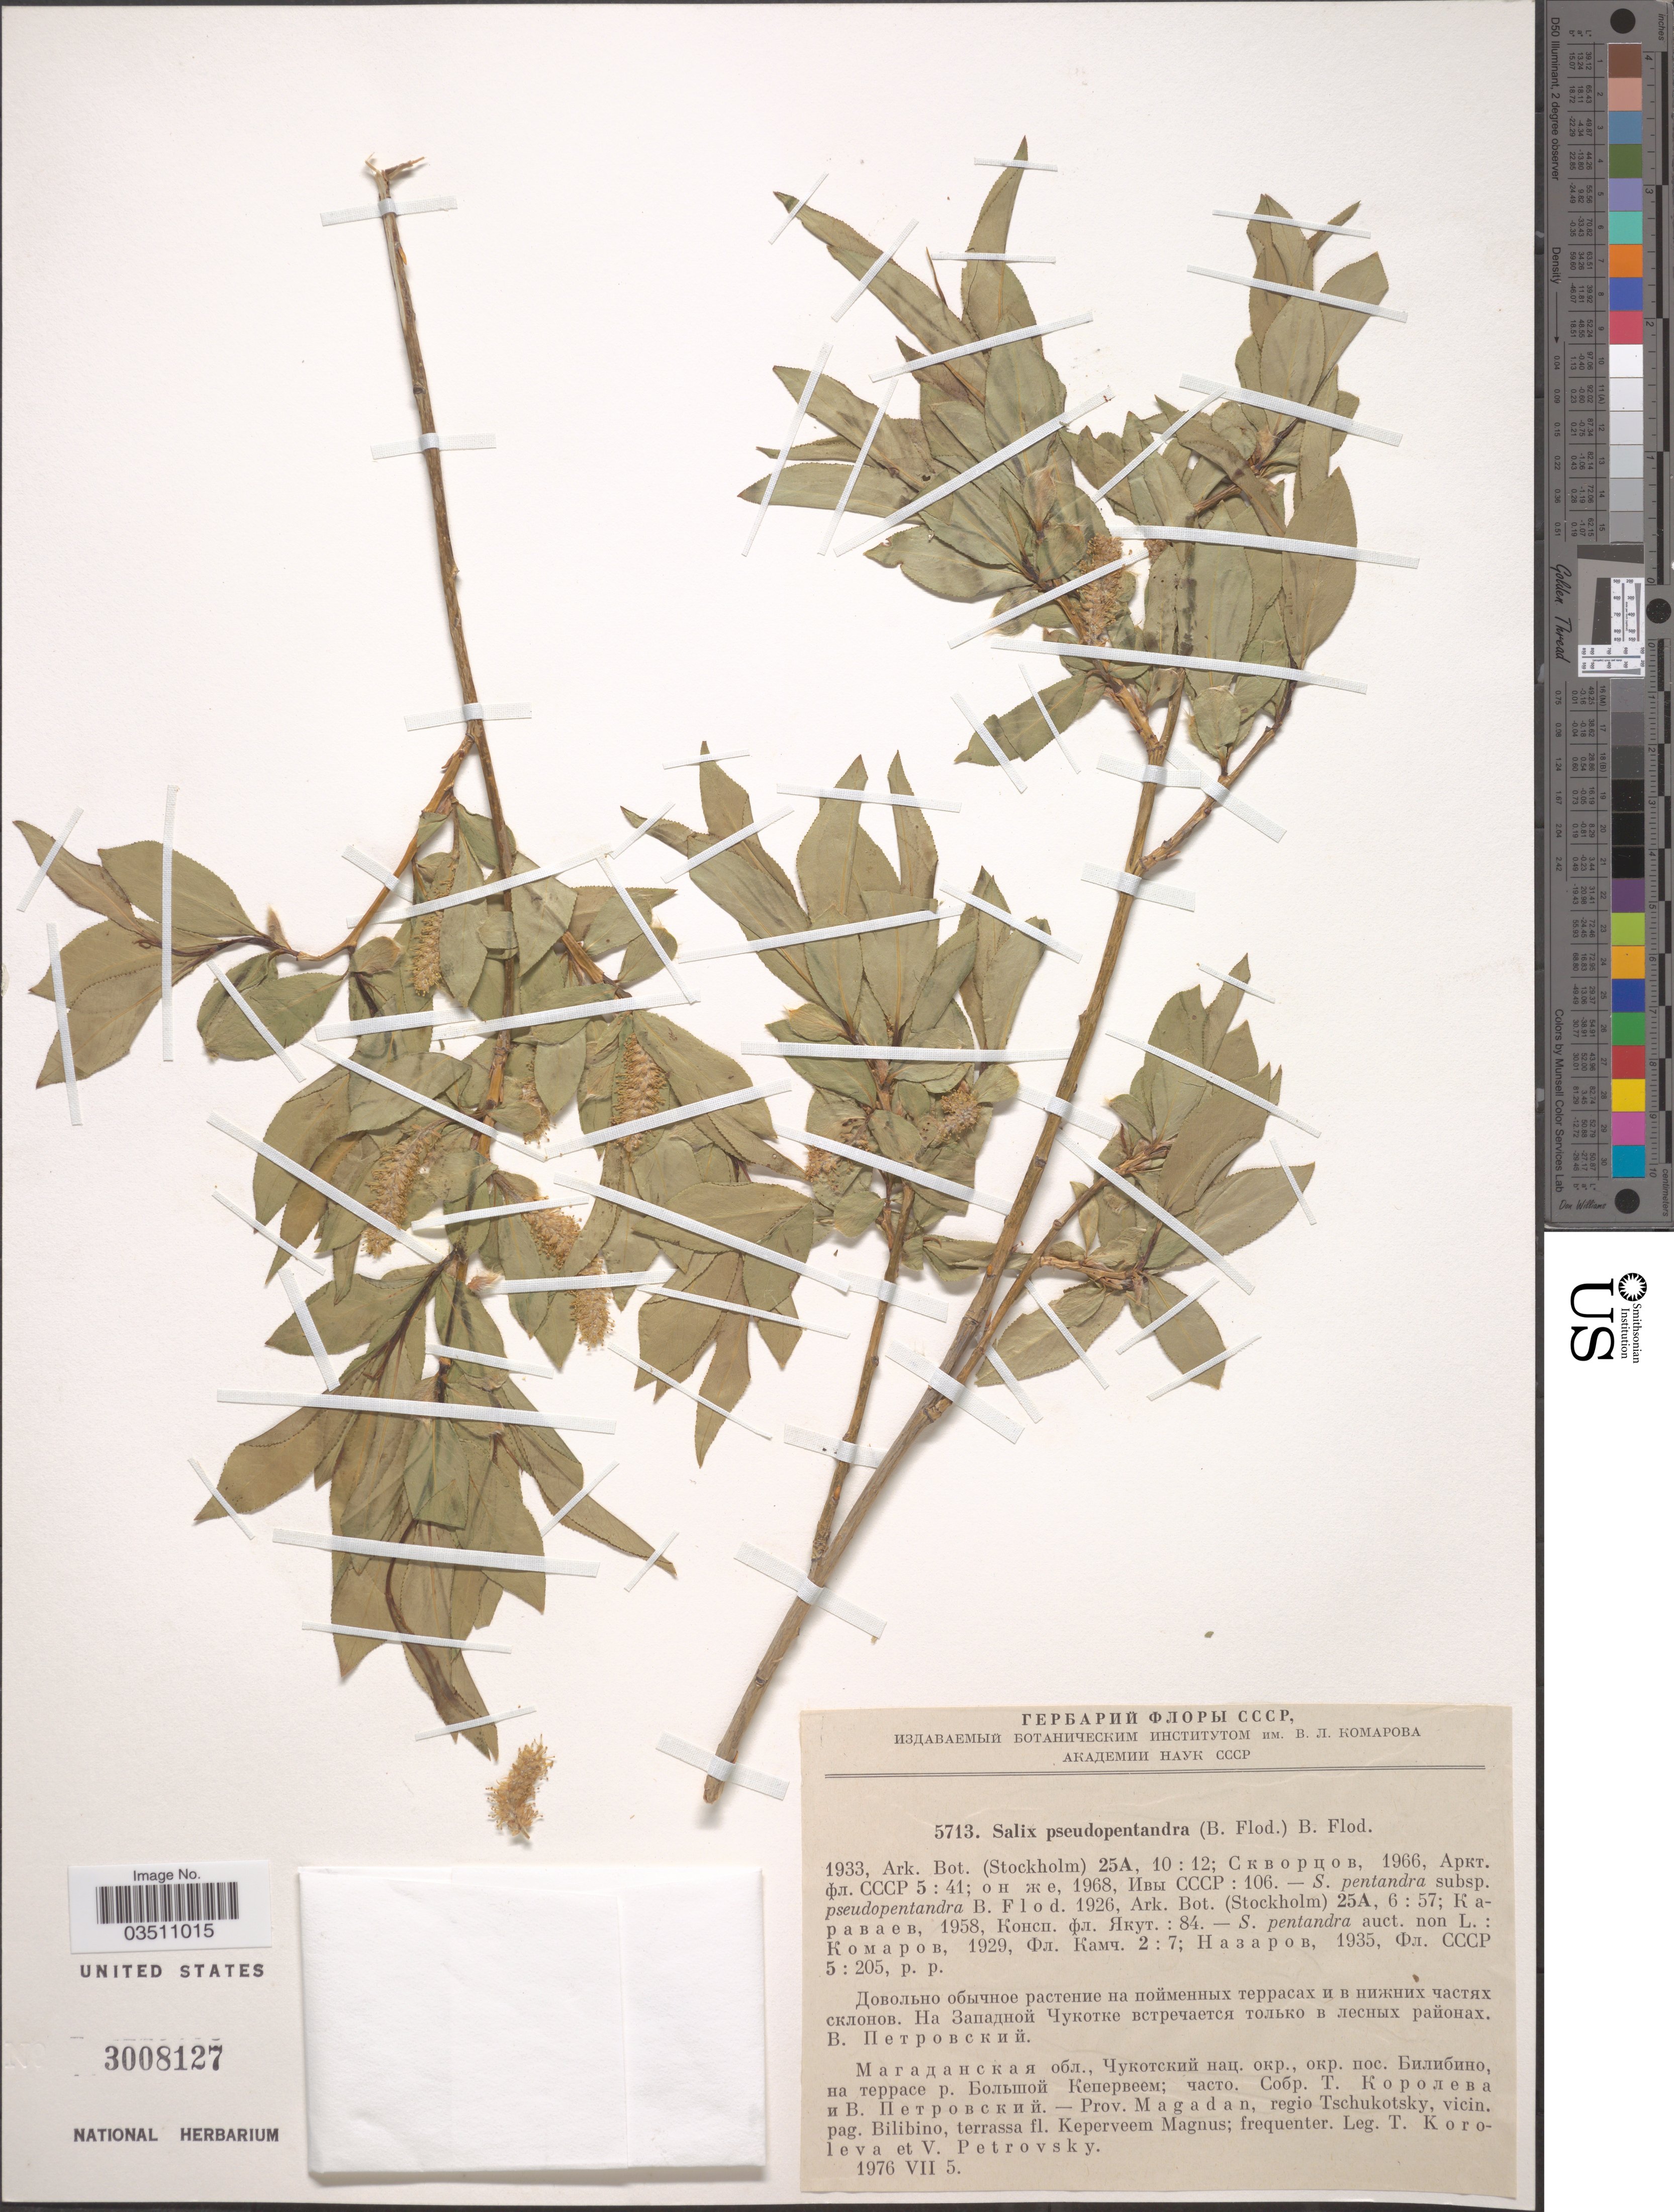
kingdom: Plantae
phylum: Tracheophyta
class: Magnoliopsida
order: Malpighiales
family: Salicaceae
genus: Salix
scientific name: Salix pseudopentandra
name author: Flod.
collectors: T. Koroleva & V. Petrovsky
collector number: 5713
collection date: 1976-07-05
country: Russian Federation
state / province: Magadan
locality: Regio Tschukotsky, vicin. pag. Bilibino, terrassa fl. Keperveem Magnus.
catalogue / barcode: US 3008127